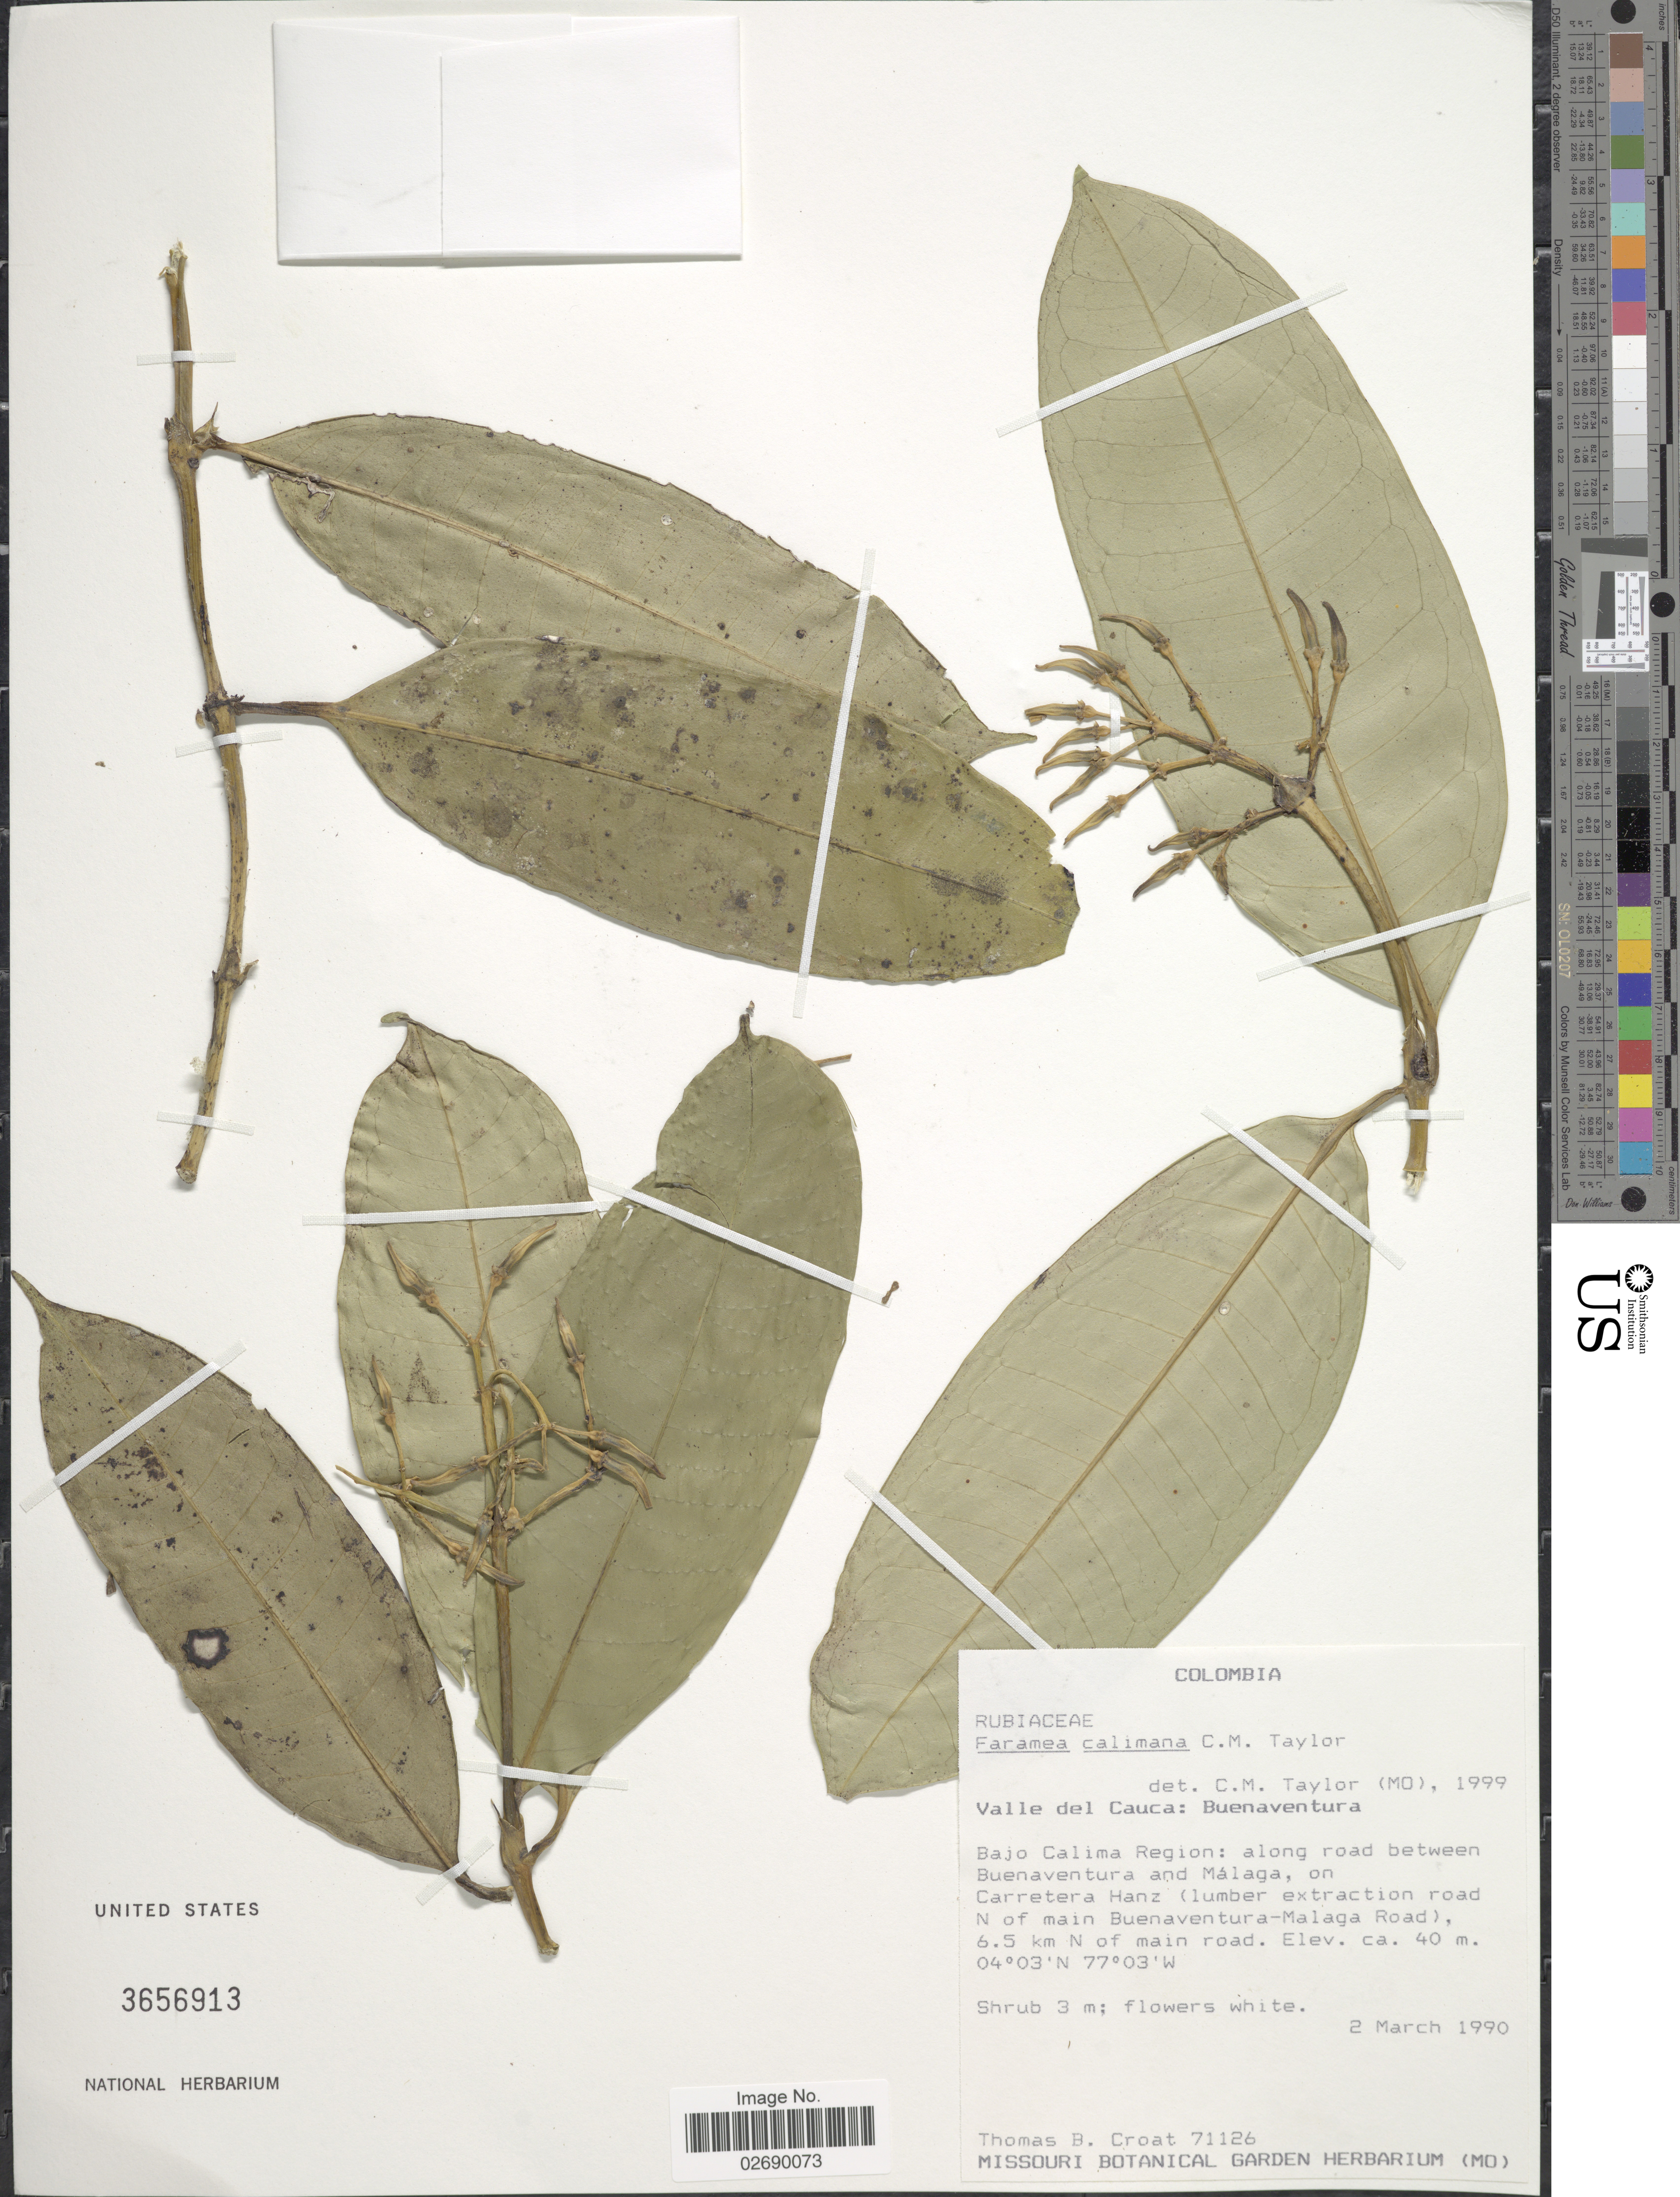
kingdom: Plantae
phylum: Tracheophyta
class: Magnoliopsida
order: Gentianales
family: Rubiaceae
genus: Faramea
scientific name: Faramea calimana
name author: C.M. Taylor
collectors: T. B. Croat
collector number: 71126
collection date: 1990-03-02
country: Colombia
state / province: Valle del Cauca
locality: Buenaventura. Bajo Calima Region: along road between Buenaventura and Malaga, on Carretera Hanz (lumber extraction road N of main Buenaventura-Malaga Road) 6.5 km N of main road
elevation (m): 40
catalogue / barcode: US 3656913